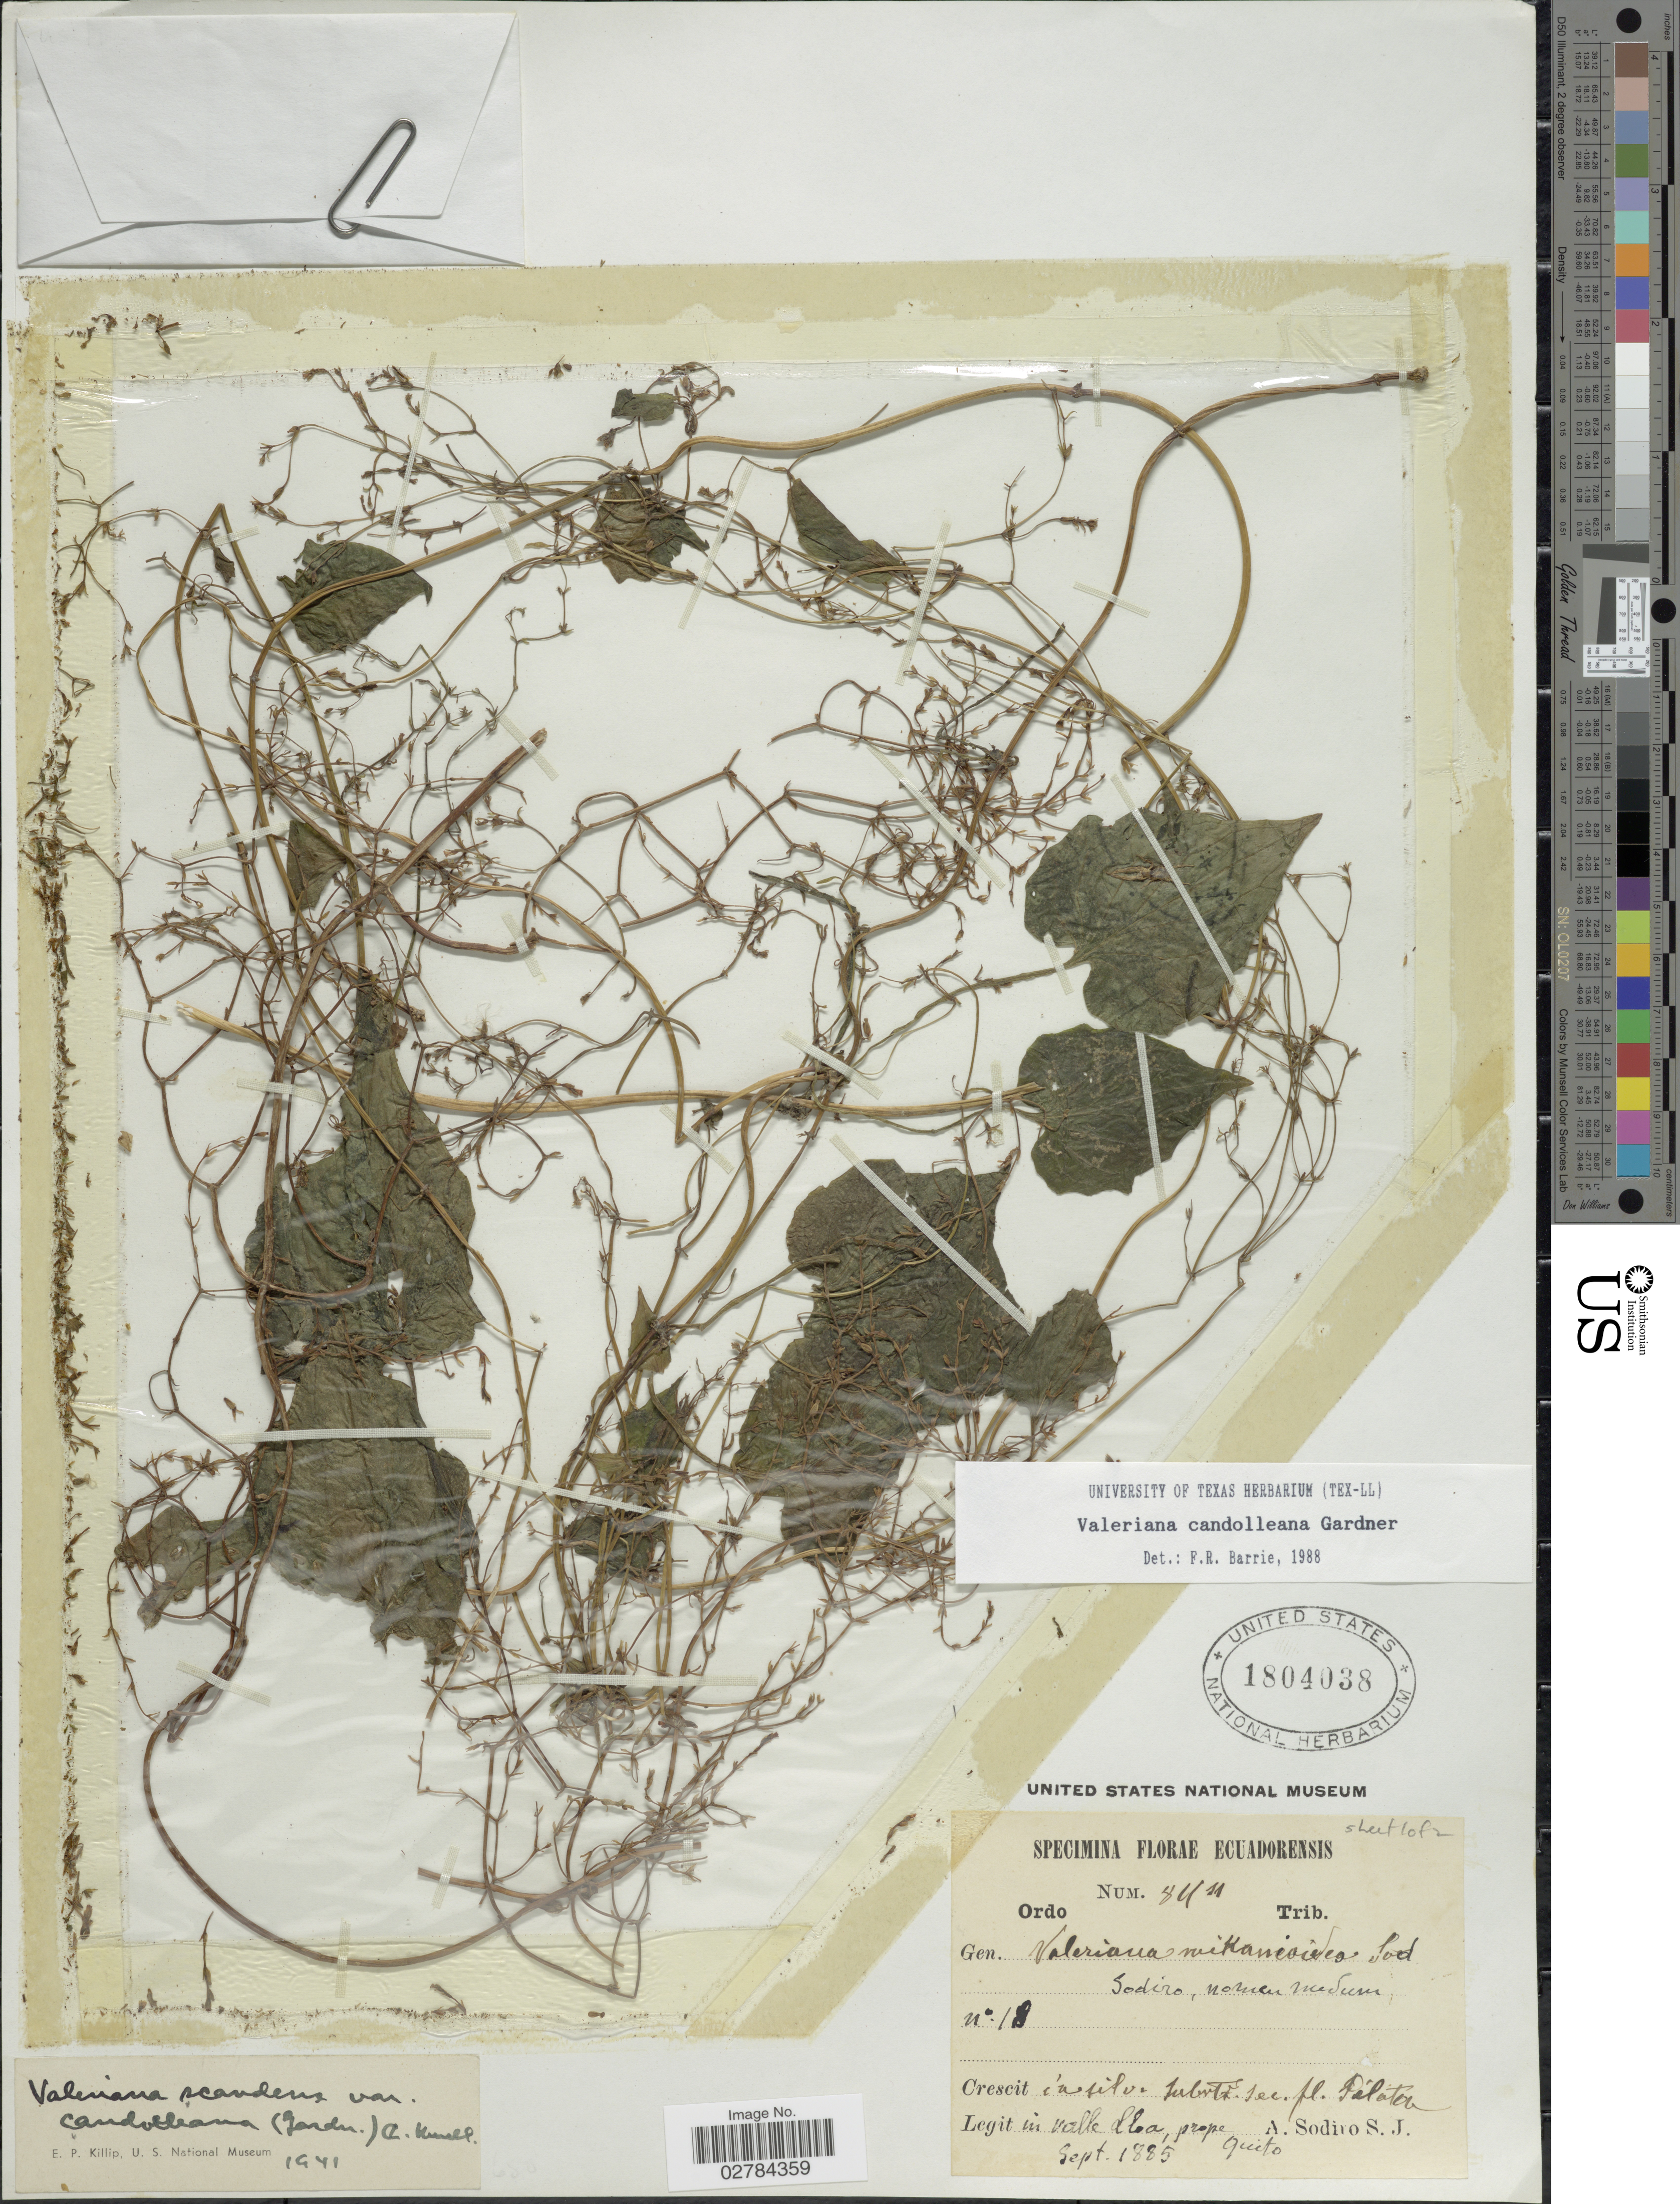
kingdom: Plantae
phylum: Tracheophyta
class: Magnoliopsida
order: Dipsacales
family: Caprifoliaceae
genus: Valeriana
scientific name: Valeriana candolleana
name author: Gardner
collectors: A. Sodiro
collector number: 18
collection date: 1885-09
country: Ecuador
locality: In valle Lloa, prope Quito.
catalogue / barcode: US 1804038